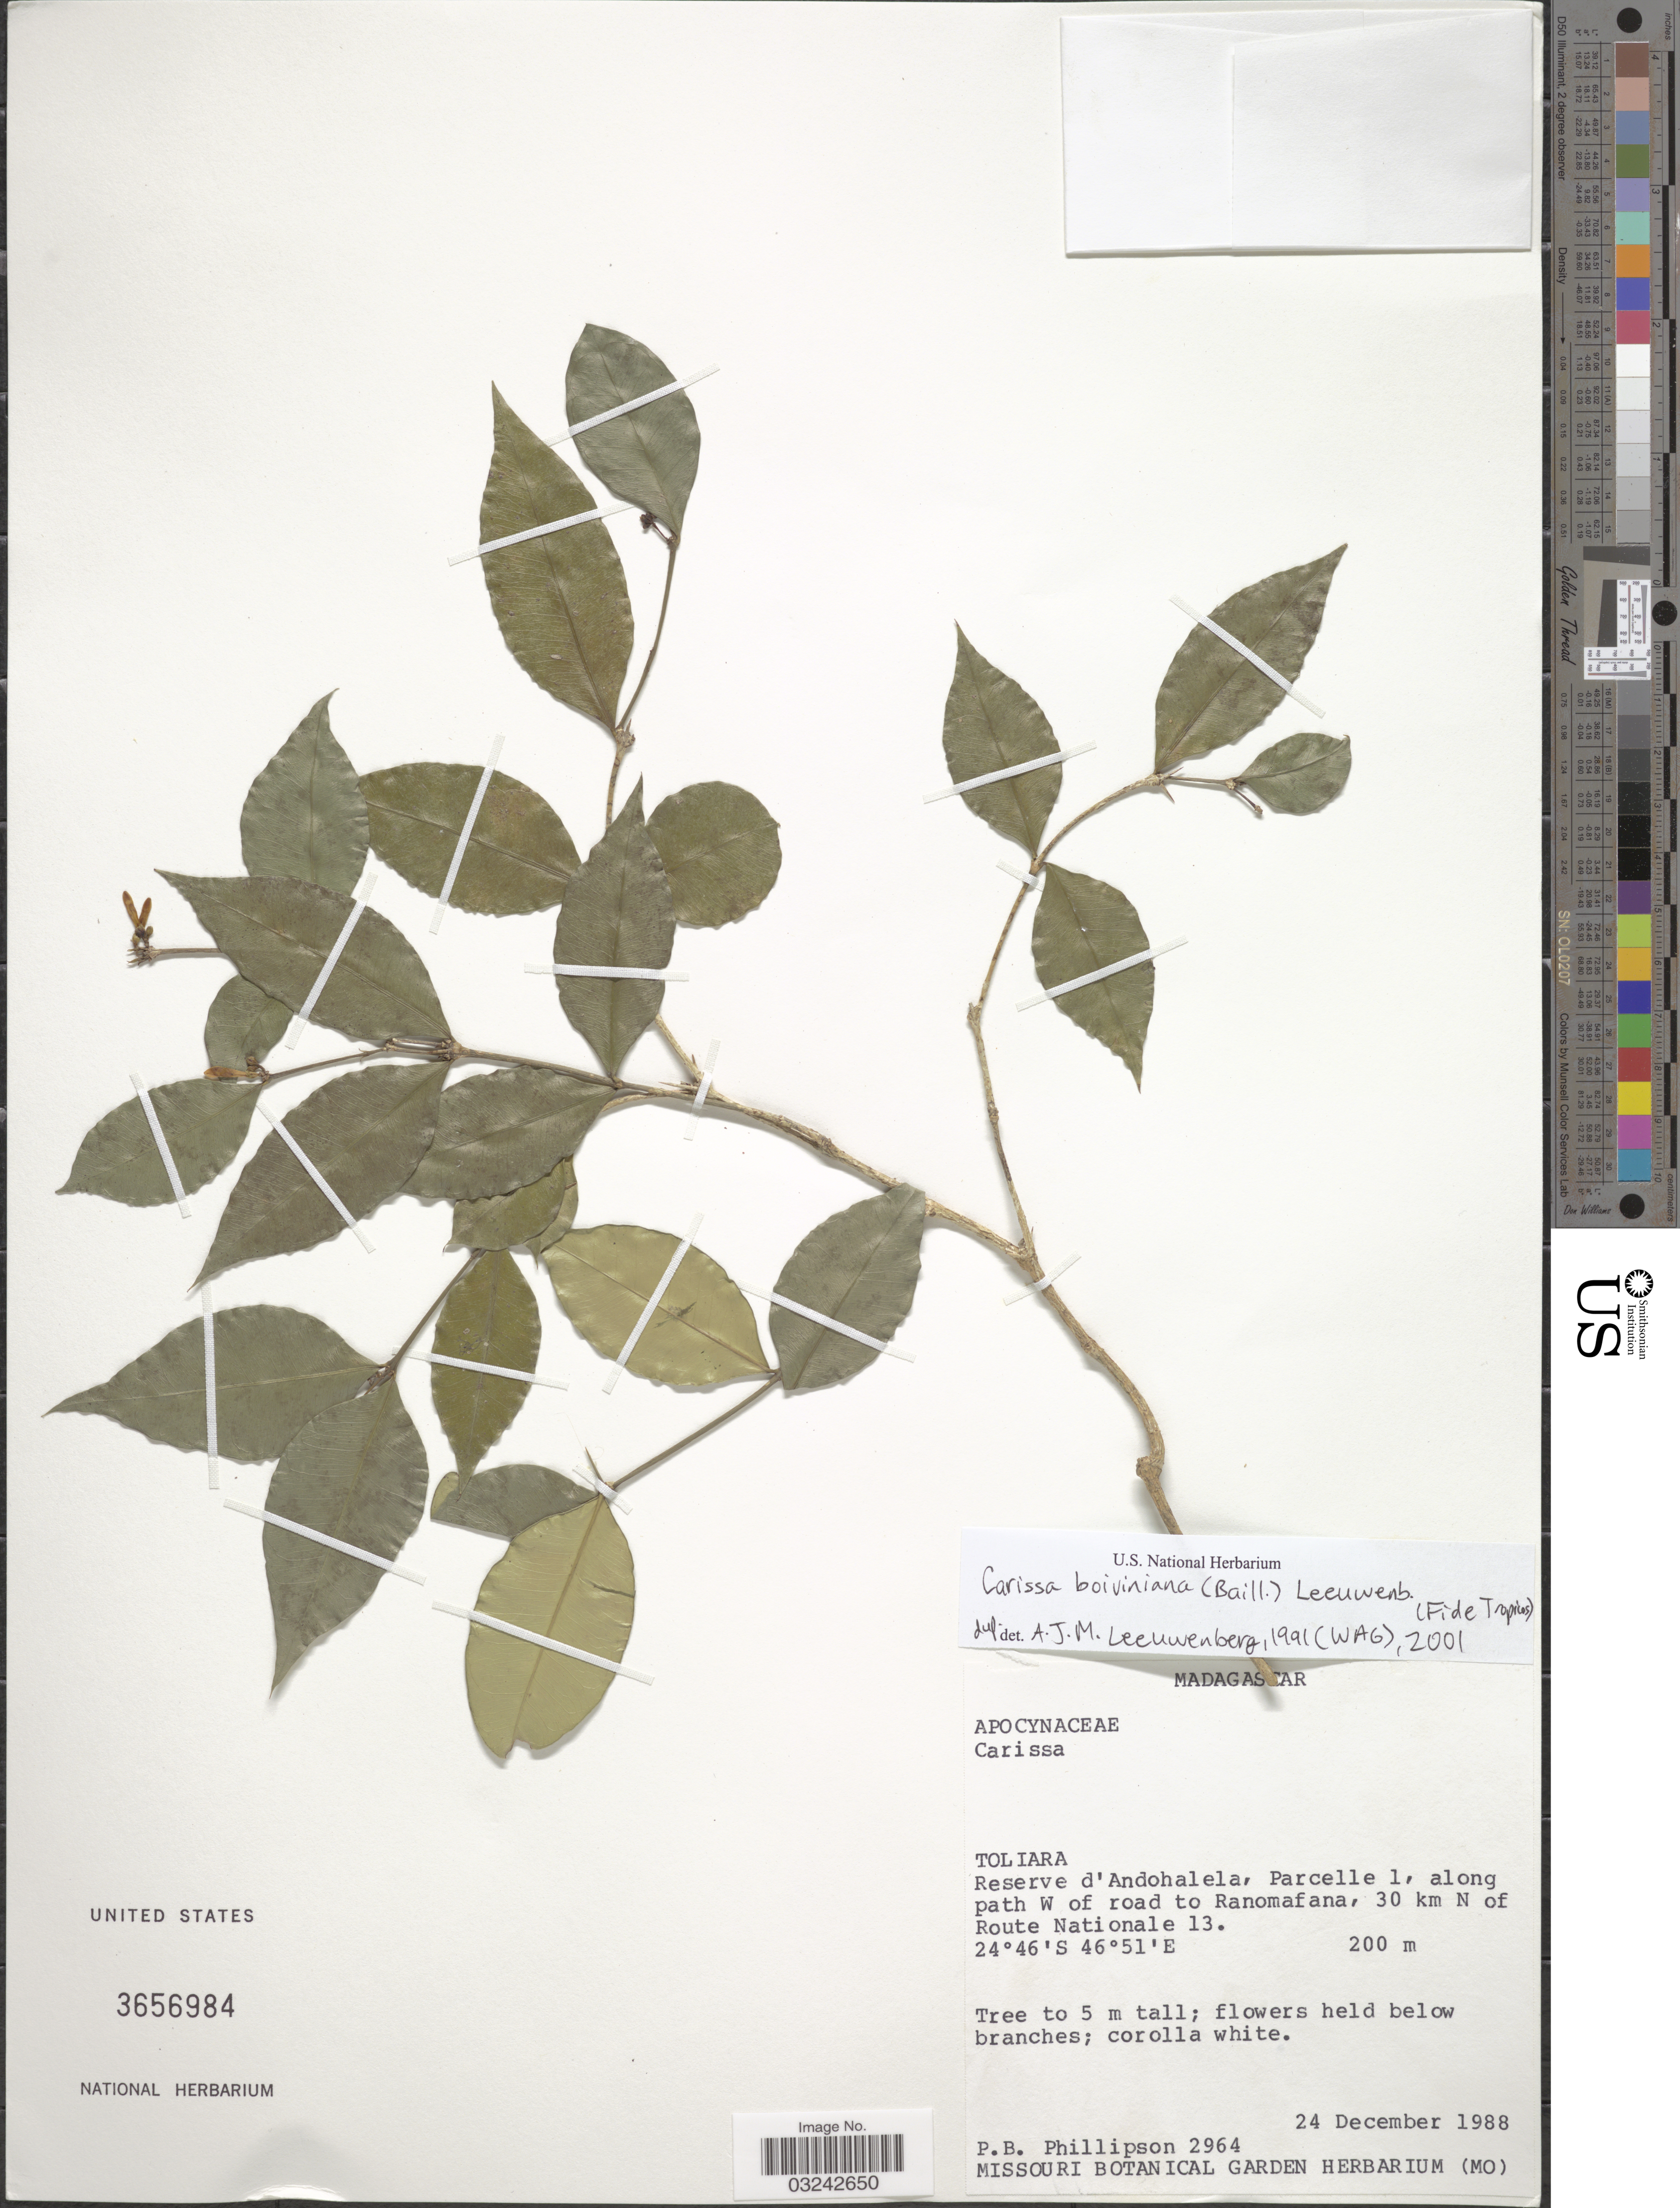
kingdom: Plantae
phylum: Tracheophyta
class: Magnoliopsida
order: Gentianales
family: Apocynaceae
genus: Carissa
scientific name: Carissa boiviniana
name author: (Baill.) Leeuwenb.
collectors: P. B. Phillipson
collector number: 2964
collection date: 1988-12-24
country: Madagascar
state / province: Anosy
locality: Reserve d'Andohalela, Parcelle 1, along path W of road to Ranomafana, 30 km N of Route Nationale 13.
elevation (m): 200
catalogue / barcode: US 3656984